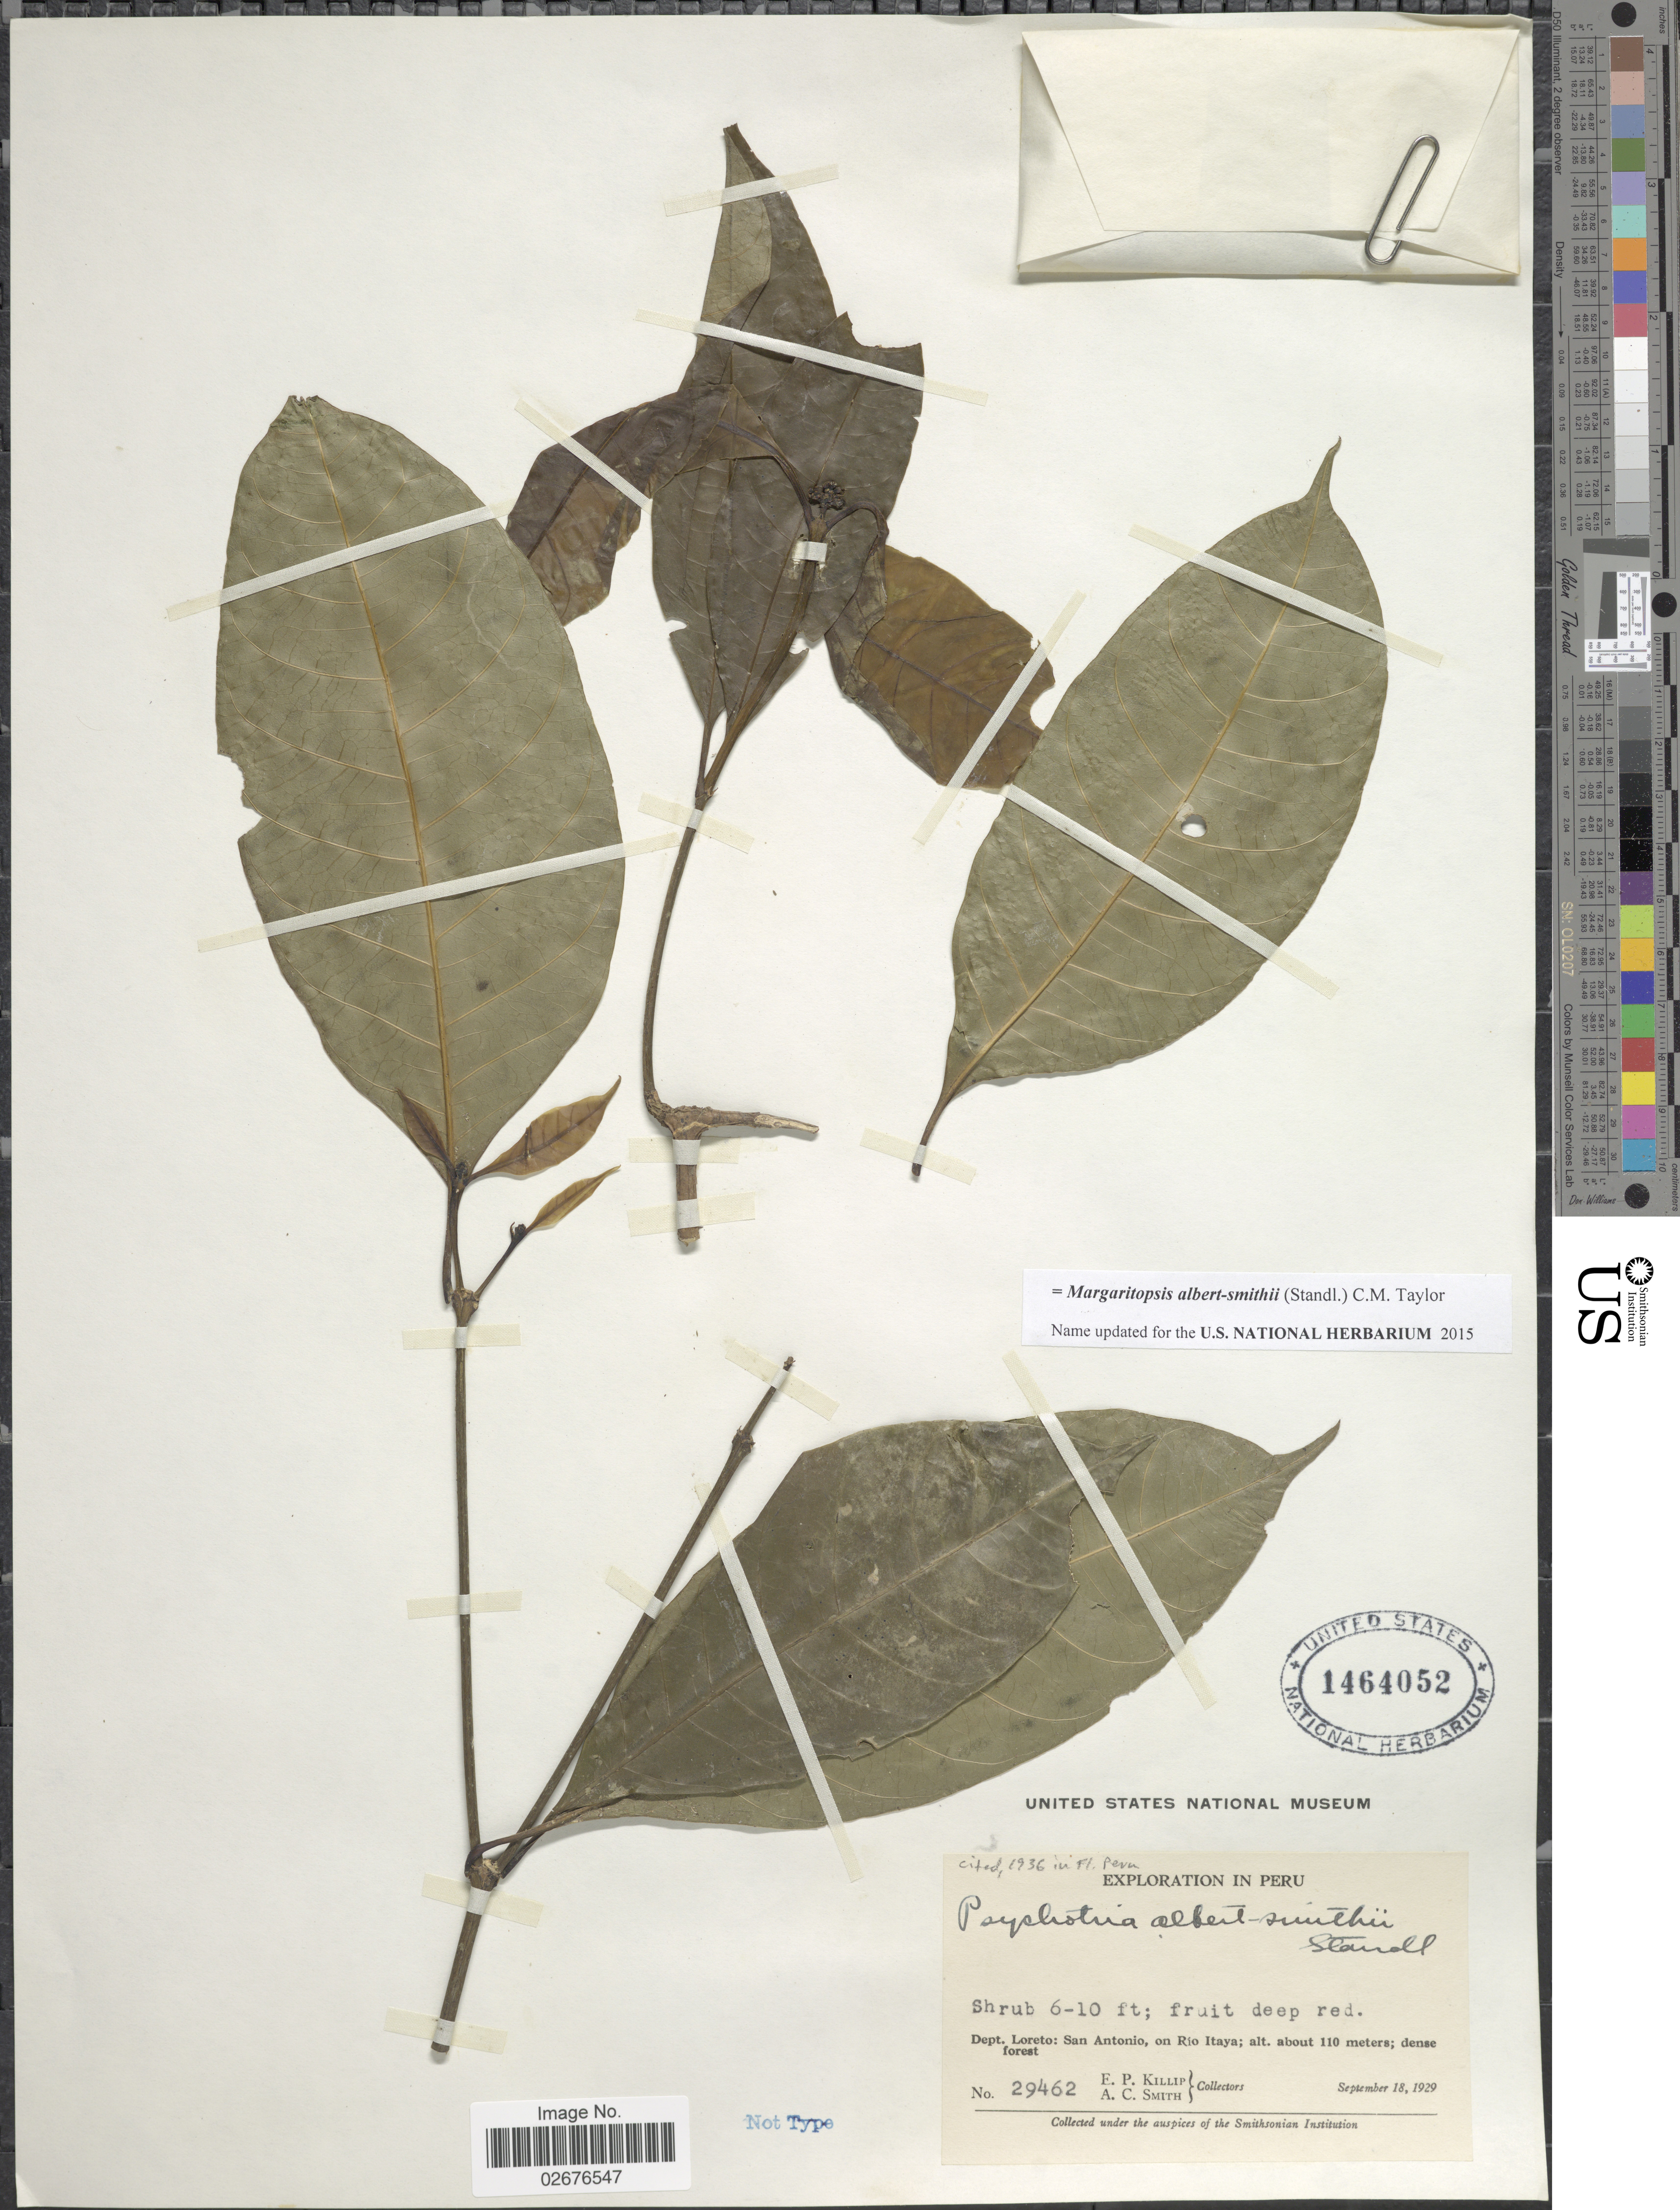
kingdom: Plantae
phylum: Tracheophyta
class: Magnoliopsida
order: Gentianales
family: Rubiaceae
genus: Margaritopsis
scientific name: Margaritopsis albert-smithii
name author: (Standl.) C.M. Taylor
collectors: E. P. Killip & A. C. Smith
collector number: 29462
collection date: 1929-09-18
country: Peru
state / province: Loreto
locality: San Antonio, on Rio Itaya; dense forest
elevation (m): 110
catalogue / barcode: US 1464052